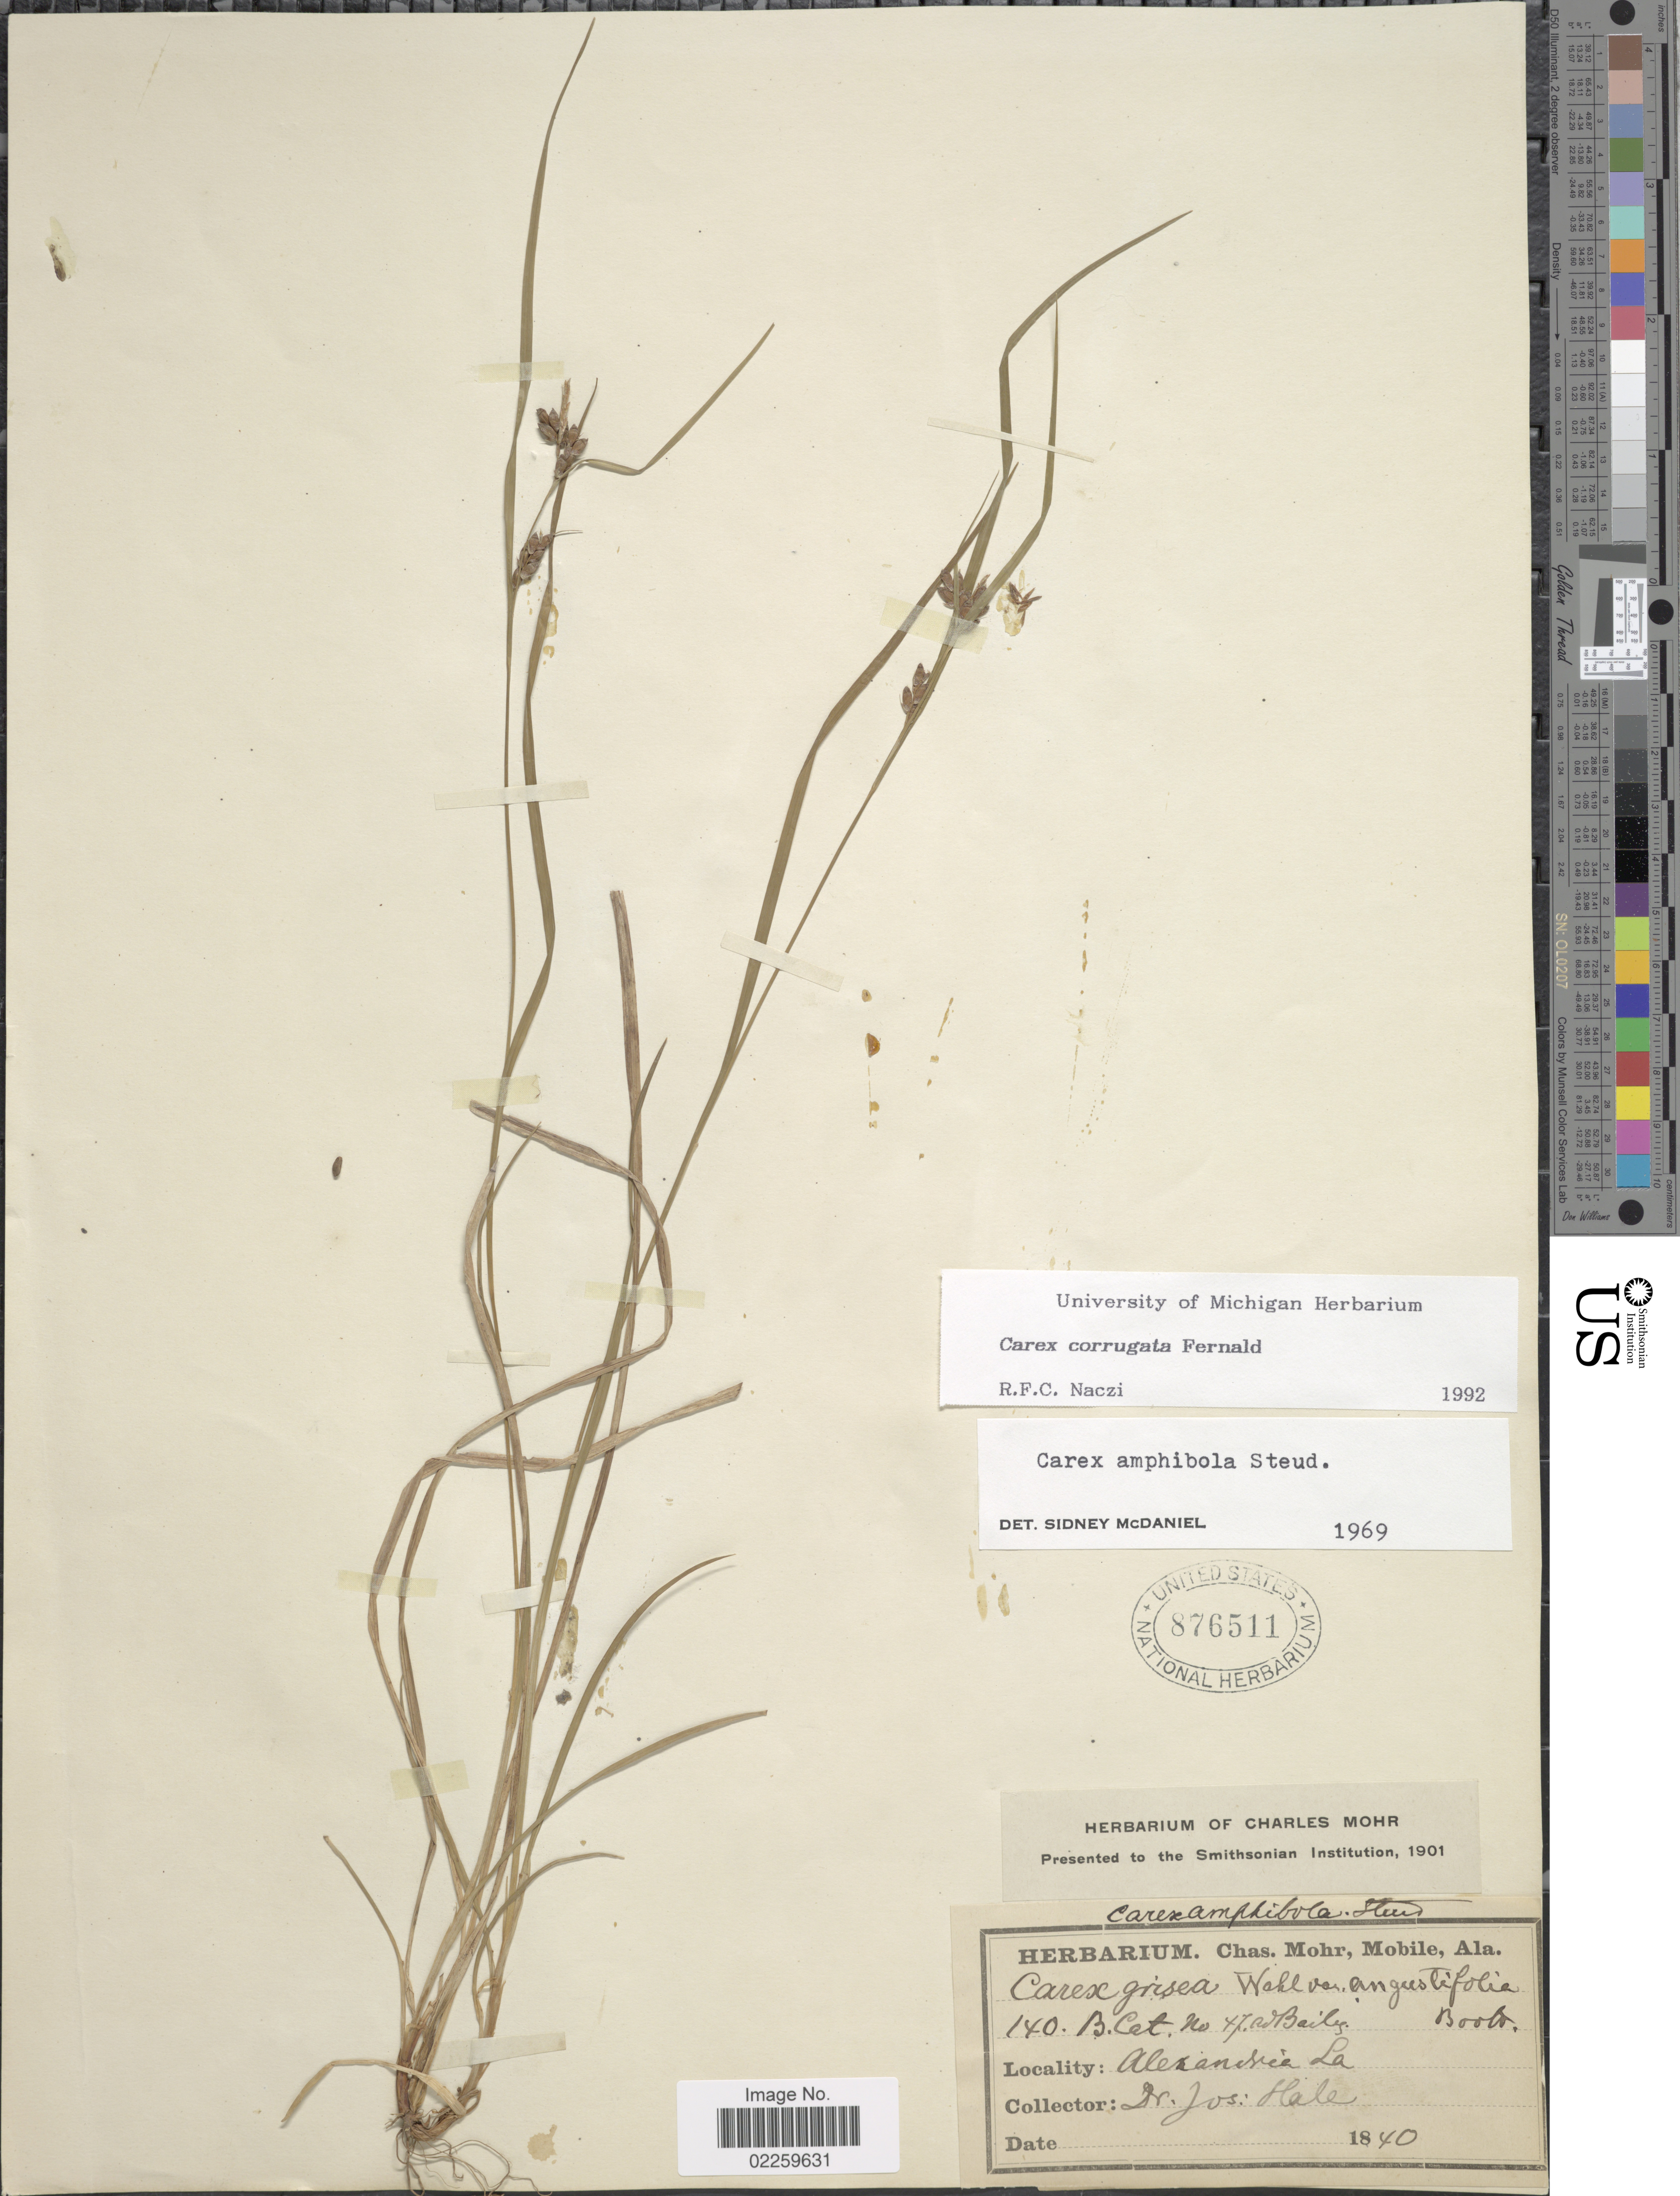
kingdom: Plantae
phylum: Tracheophyta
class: Liliopsida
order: Poales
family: Cyperaceae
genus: Carex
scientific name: Carex corrugata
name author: Fernald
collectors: J. Hale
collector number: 140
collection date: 1840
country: United States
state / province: Louisiana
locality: Alexandria.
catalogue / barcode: US 876511